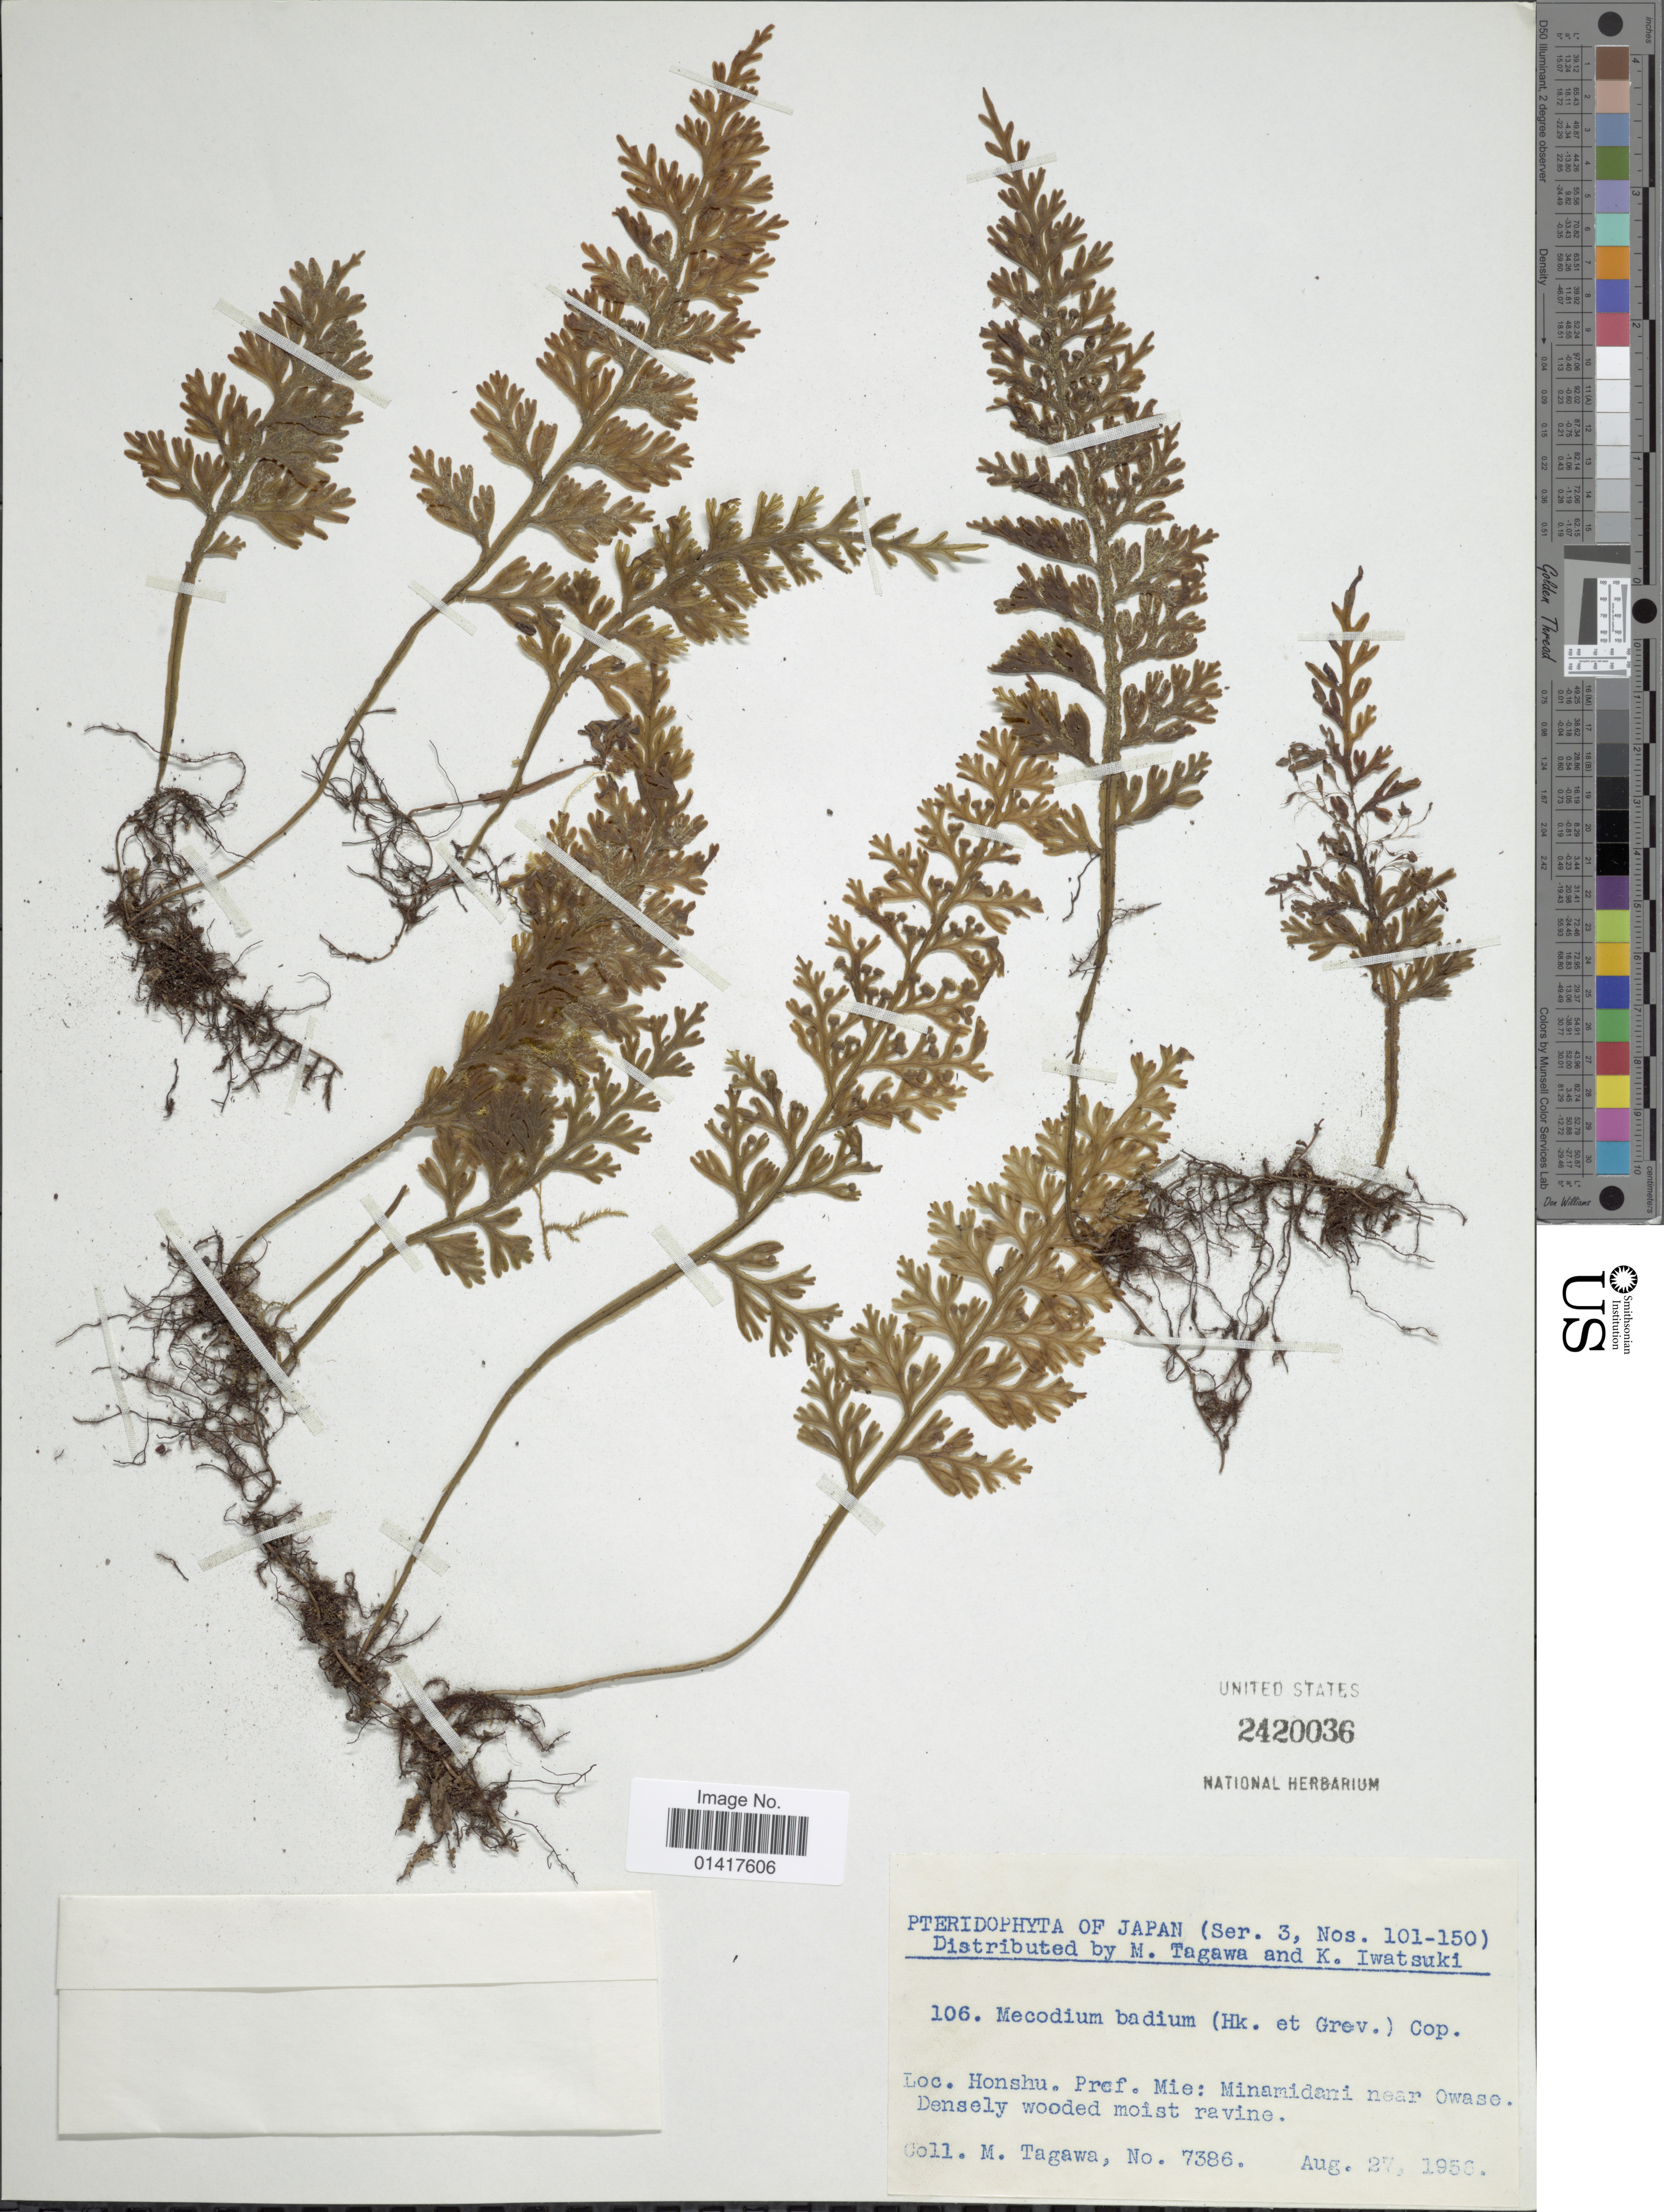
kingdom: Plantae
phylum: Tracheophyta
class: Polypodiopsida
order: Hymenophyllales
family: Hymenophyllaceae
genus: Hymenophyllum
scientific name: Hymenophyllum badium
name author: Hook. & Grev.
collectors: M. Tagawa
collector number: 7386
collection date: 1956-08-27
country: Japan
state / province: Mie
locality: Honshu. Pref. Mie: Minamidani near Owaso DEnsely wooded moist ravine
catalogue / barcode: US 2420036